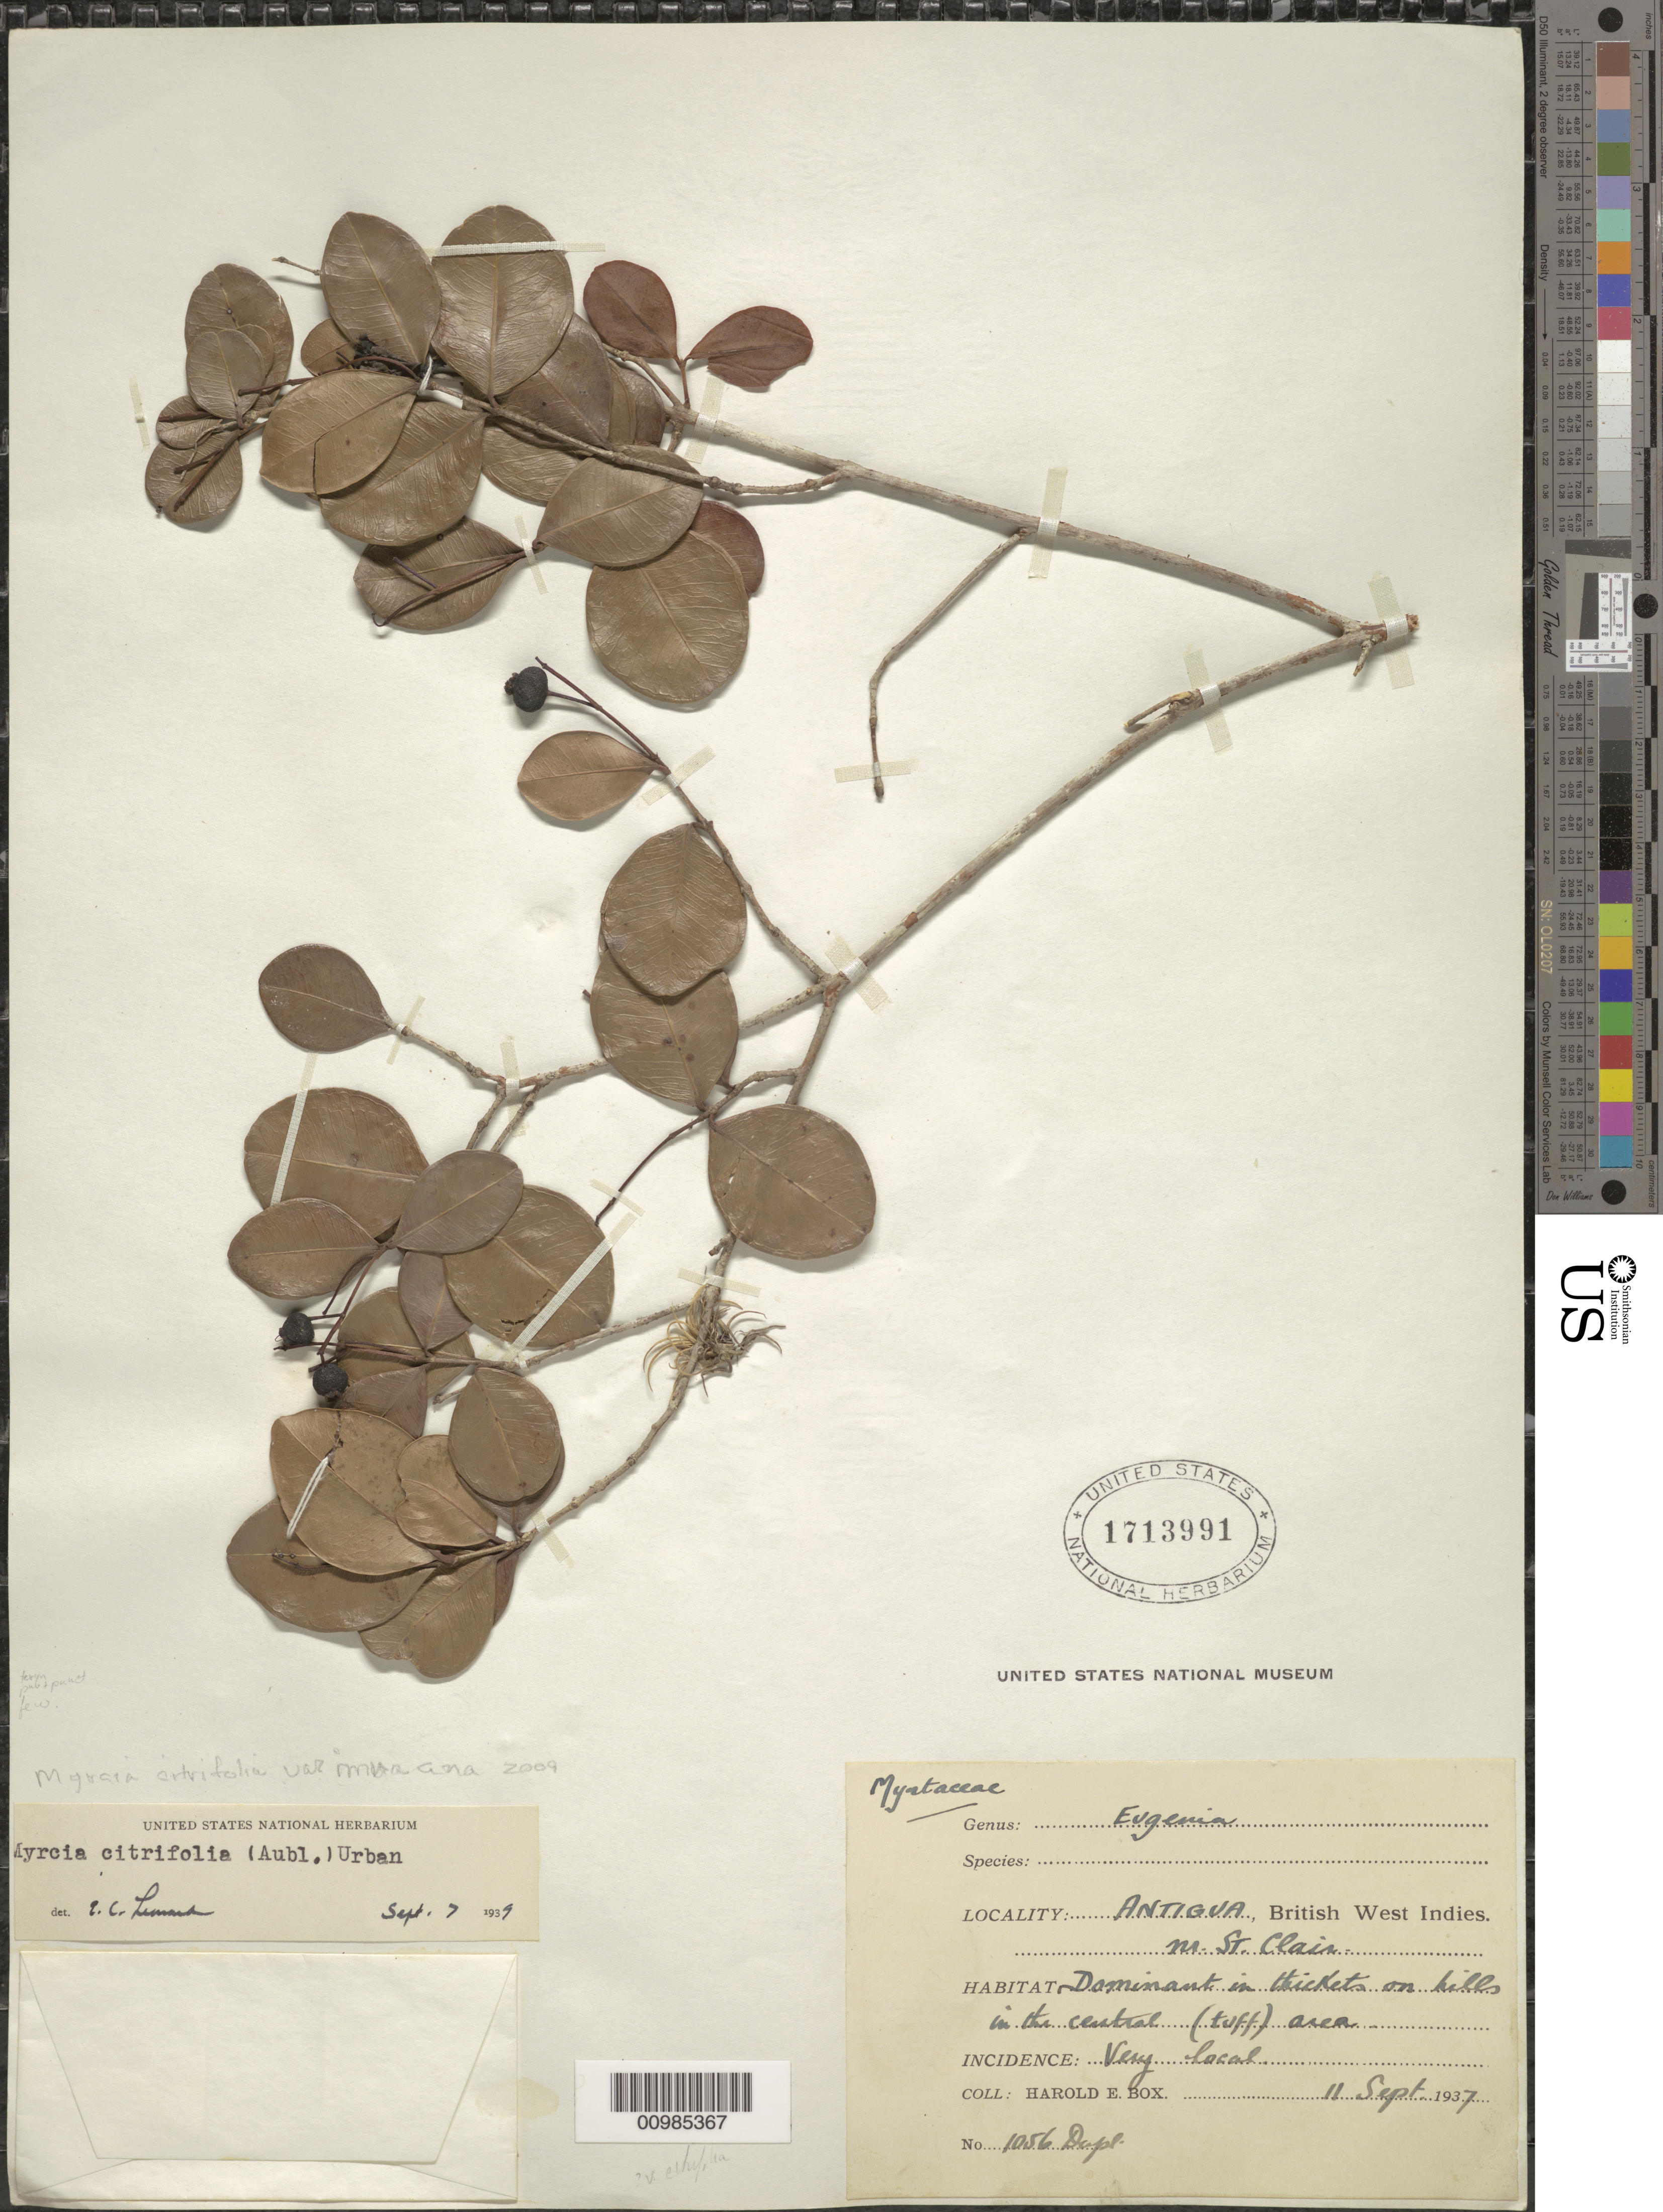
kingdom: Plantae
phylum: Tracheophyta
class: Magnoliopsida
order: Myrtales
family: Myrtaceae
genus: Myrcia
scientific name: Myrcia citrifolia var. imrayana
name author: (Griseb.) Stehlé & Quentin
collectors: H. E. Box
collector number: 1056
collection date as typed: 11 Sep 1937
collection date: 1937-09-11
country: Antigua and Barbuda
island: Antigua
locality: M. St. Clair, central (tuff) area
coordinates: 0 N, 0 E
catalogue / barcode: US 1713991